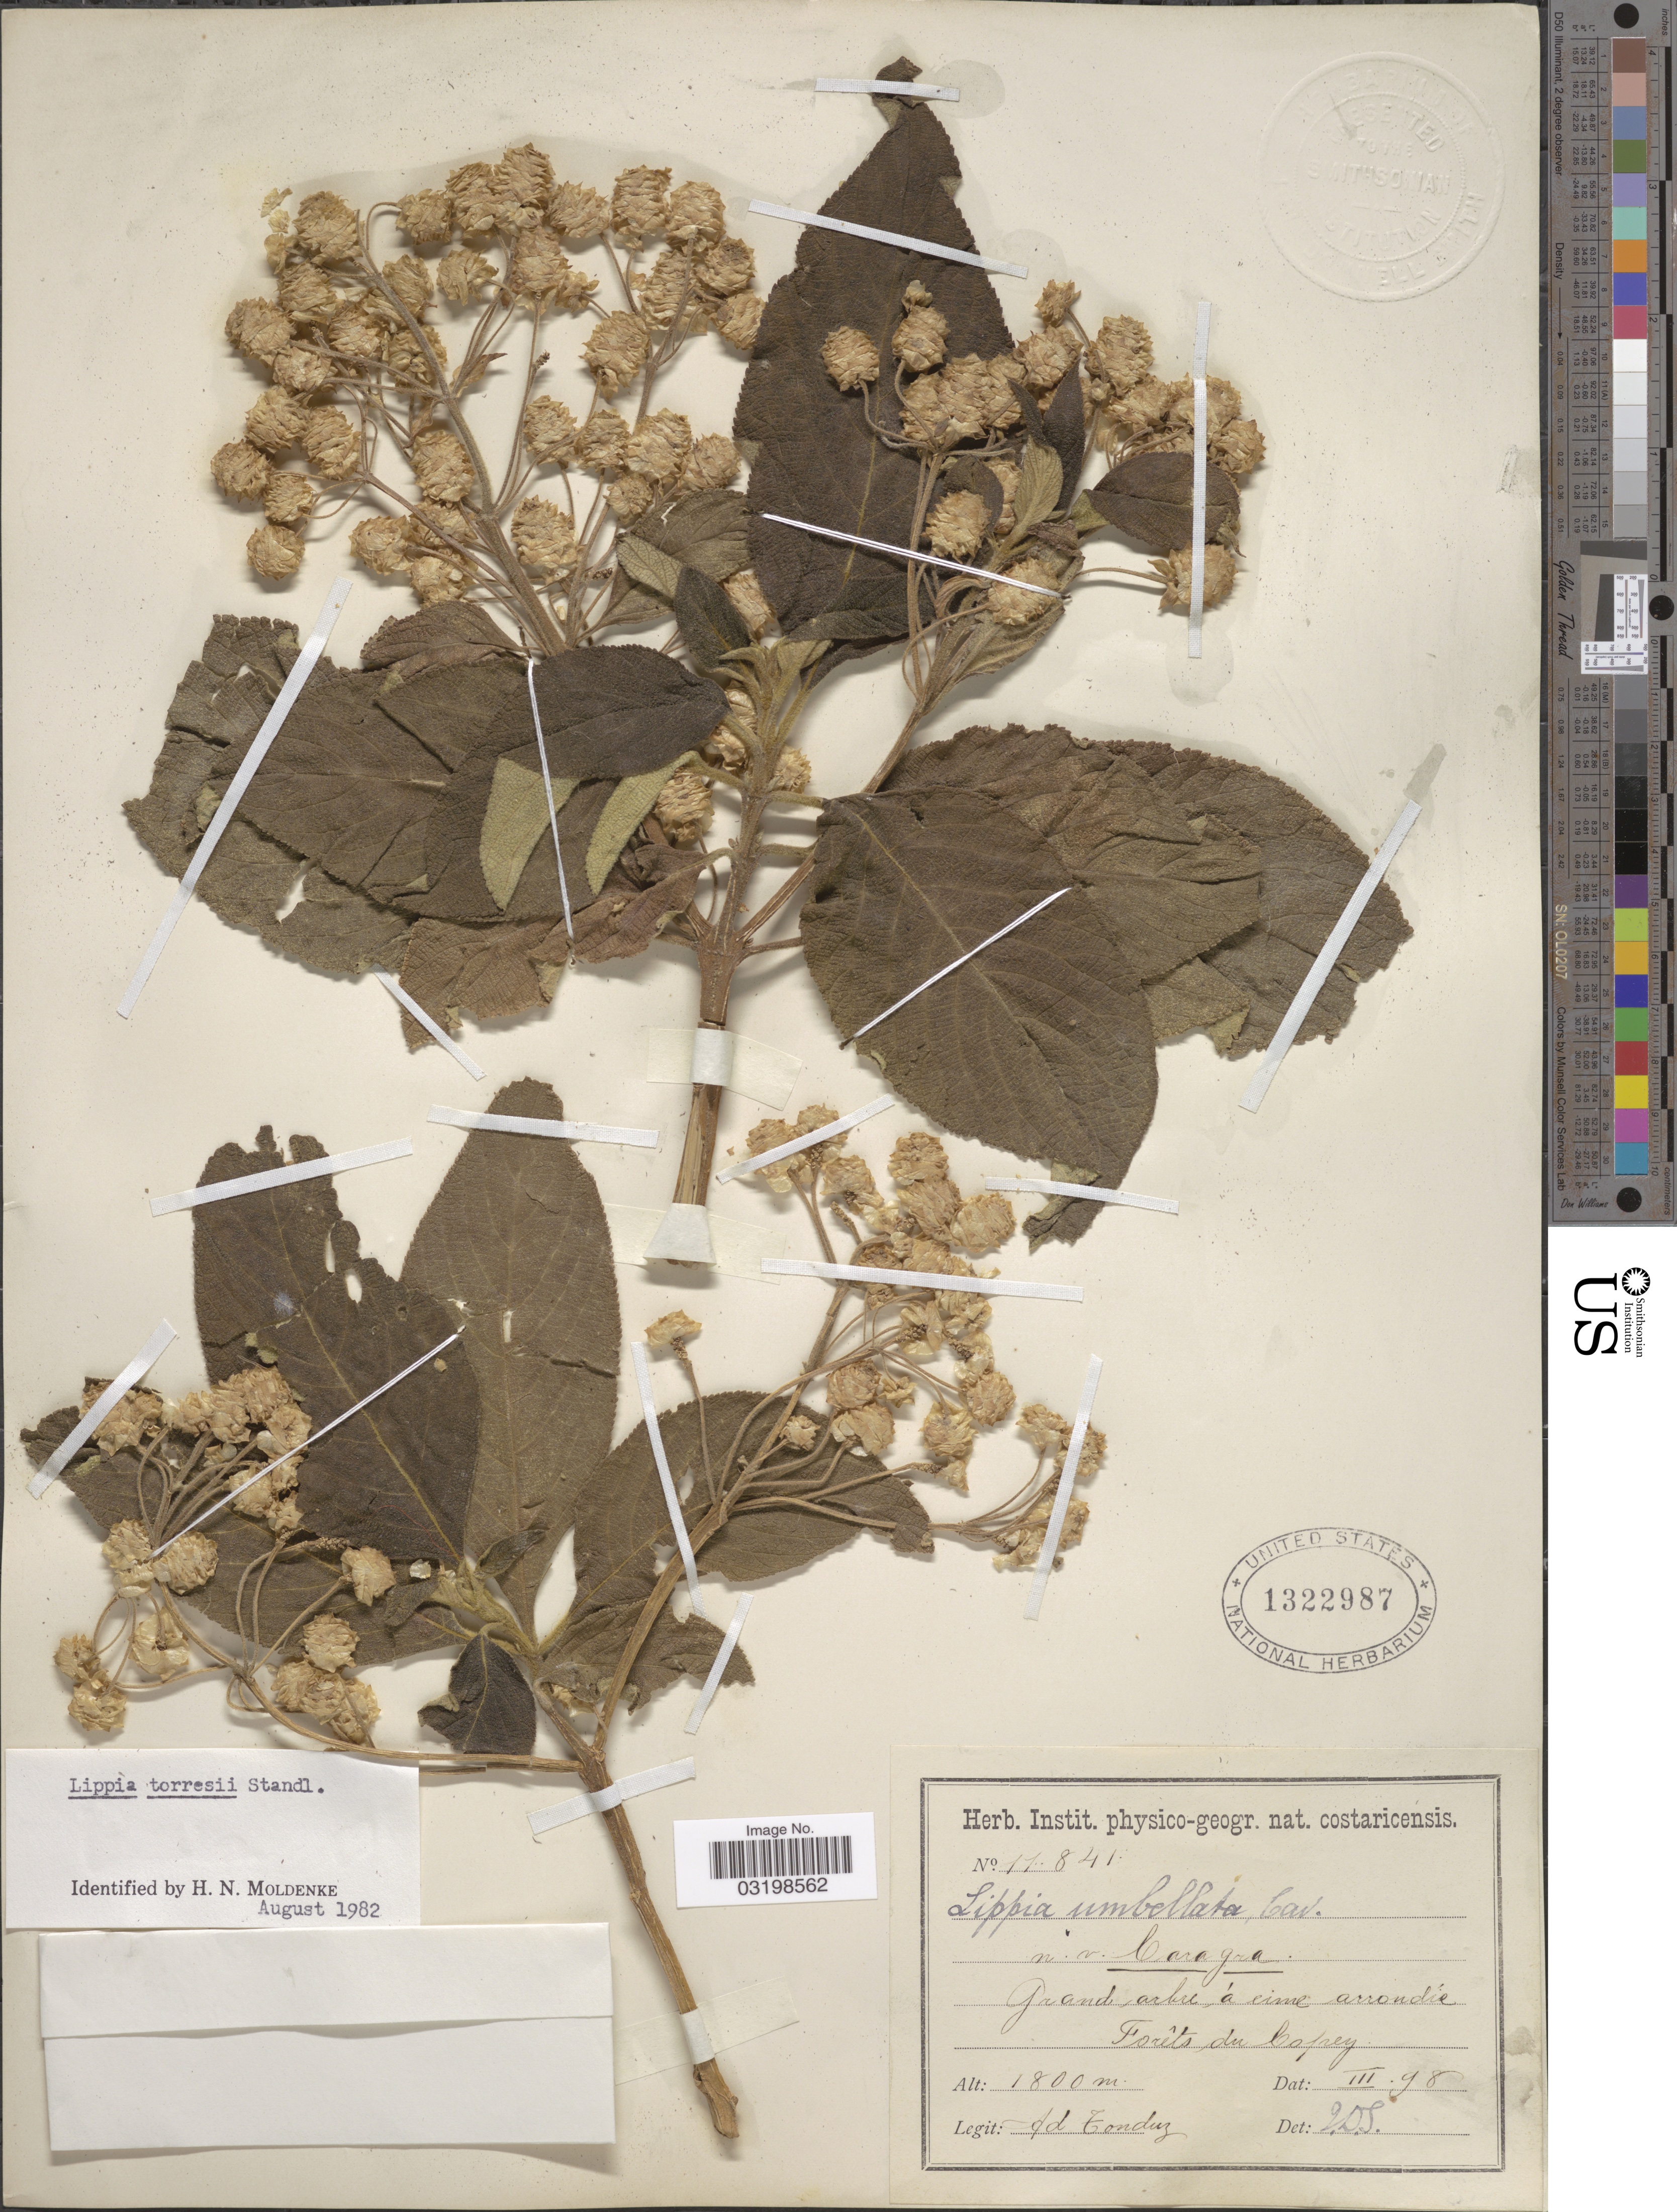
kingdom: Plantae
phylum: Tracheophyta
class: Magnoliopsida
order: Lamiales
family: Verbenaceae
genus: Lippia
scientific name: Lippia umbellata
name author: Cav.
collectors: A. Tonduz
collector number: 11841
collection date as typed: Transcribed d/m/y: /3/98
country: Costa Rica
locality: Grand arbre, á cime arrondie, Forêts du Copey.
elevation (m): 1800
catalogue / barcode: US 1322987